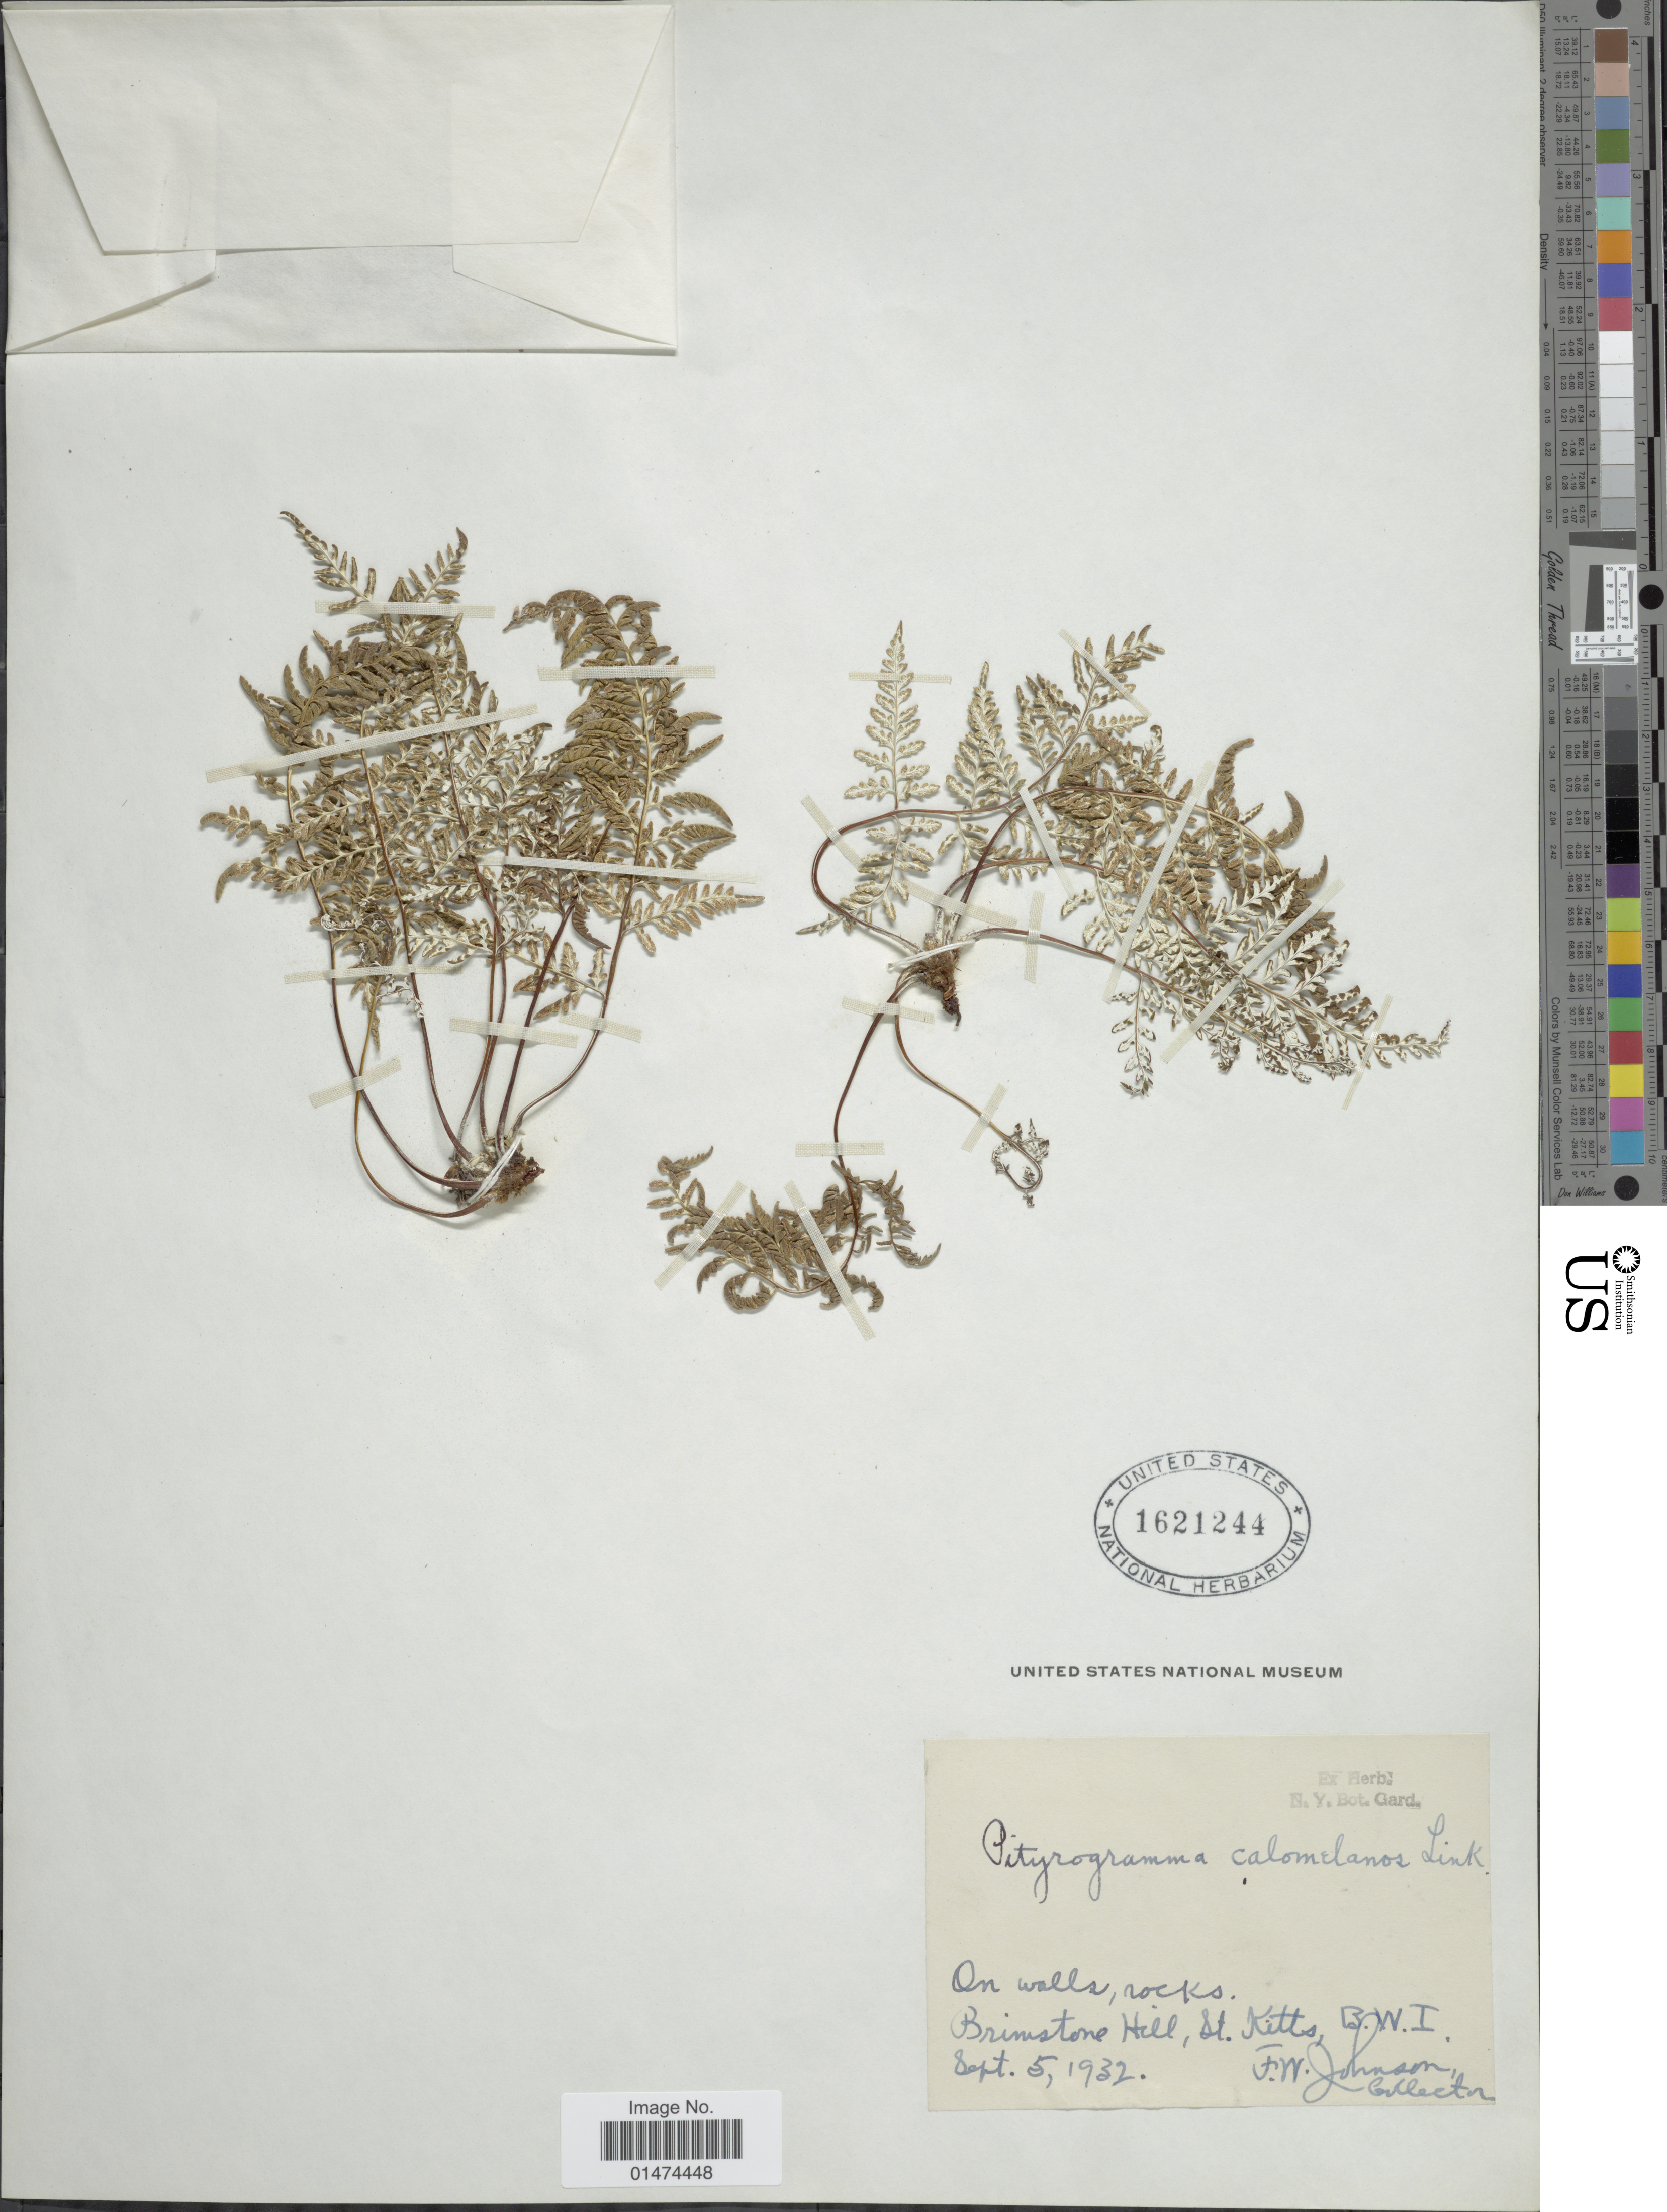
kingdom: Plantae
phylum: Tracheophyta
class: Polypodiopsida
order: Polypodiales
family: Pteridaceae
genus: Pityrogramma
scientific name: Pityrogramma chrysophylla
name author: (Sw.) Link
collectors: F. W. Johnson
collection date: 1932-09-05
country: St. Christopher-Nevis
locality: St. Kitts, Brimeston Hill.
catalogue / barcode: US 1621244